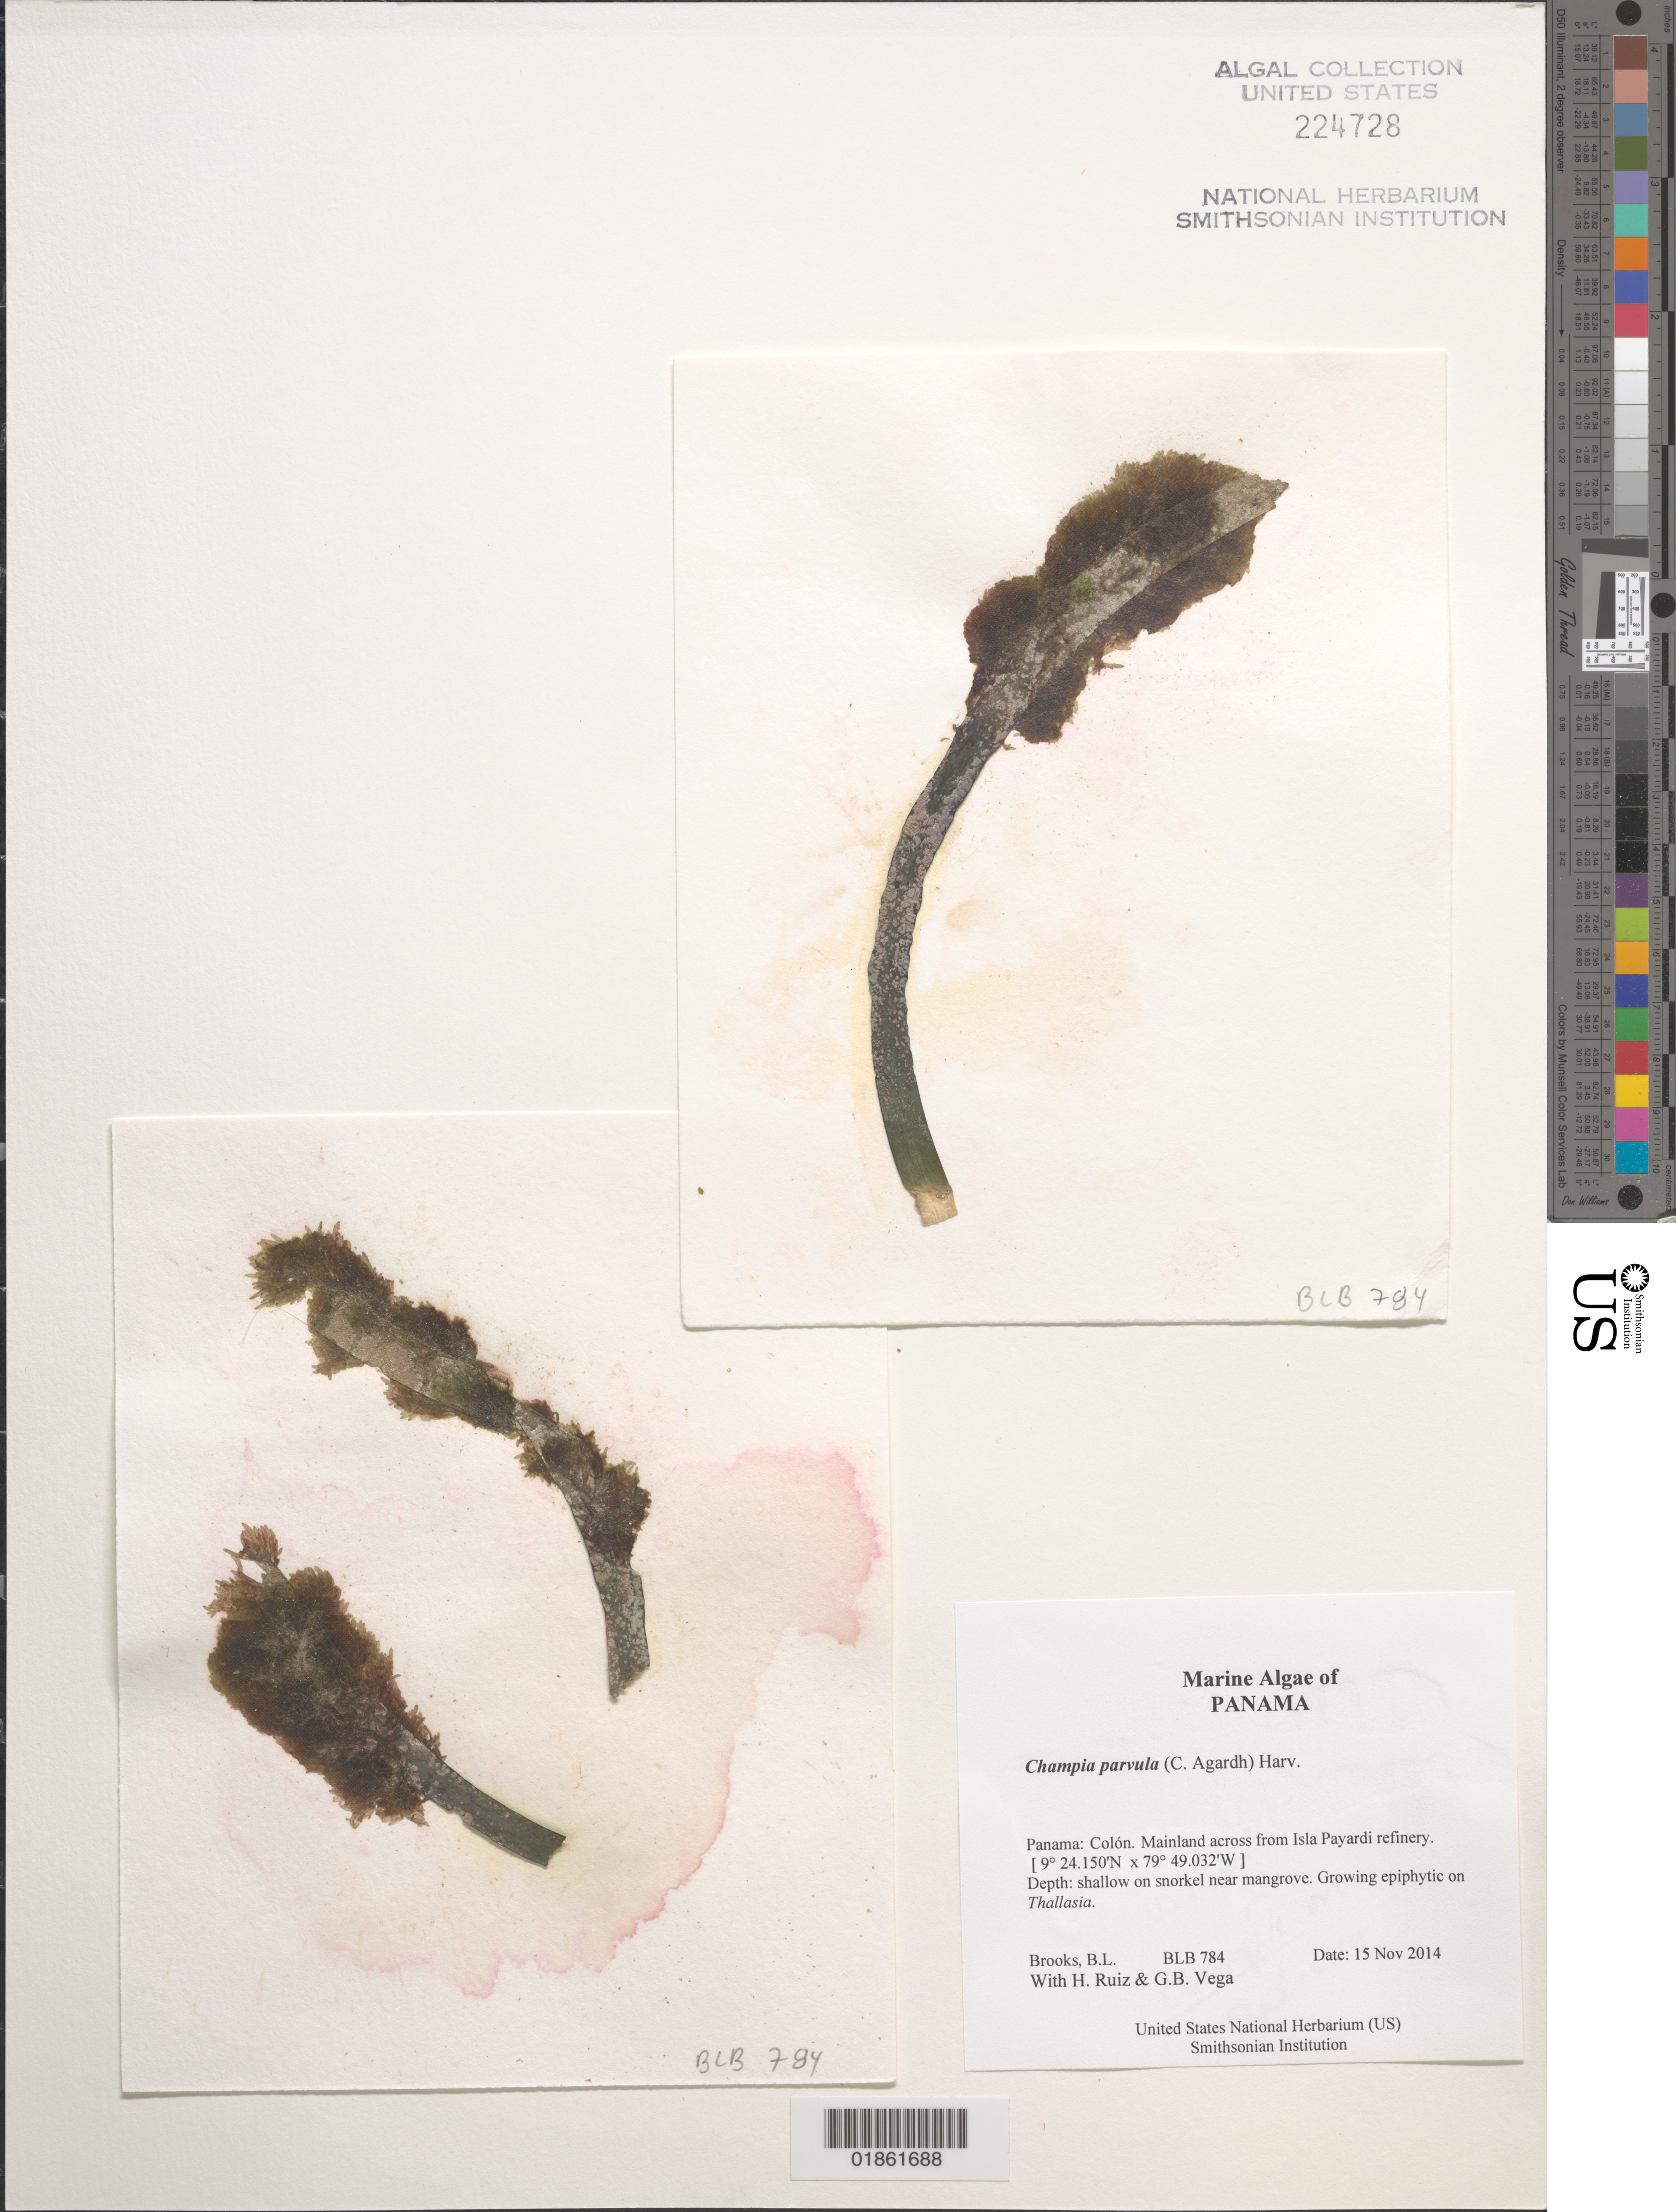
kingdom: Plantae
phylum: Rhodophyta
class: Florideophyceae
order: Rhodymeniales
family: Champiaceae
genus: Champia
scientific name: Champia parvula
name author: (C. Agardh) Harv.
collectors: B. Brooks, H. Ruiz & G. B. Vega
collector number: BLB784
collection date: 2014-11-15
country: Panama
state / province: Colón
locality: Mainland across from Isla Payardi refinery.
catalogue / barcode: US 224728